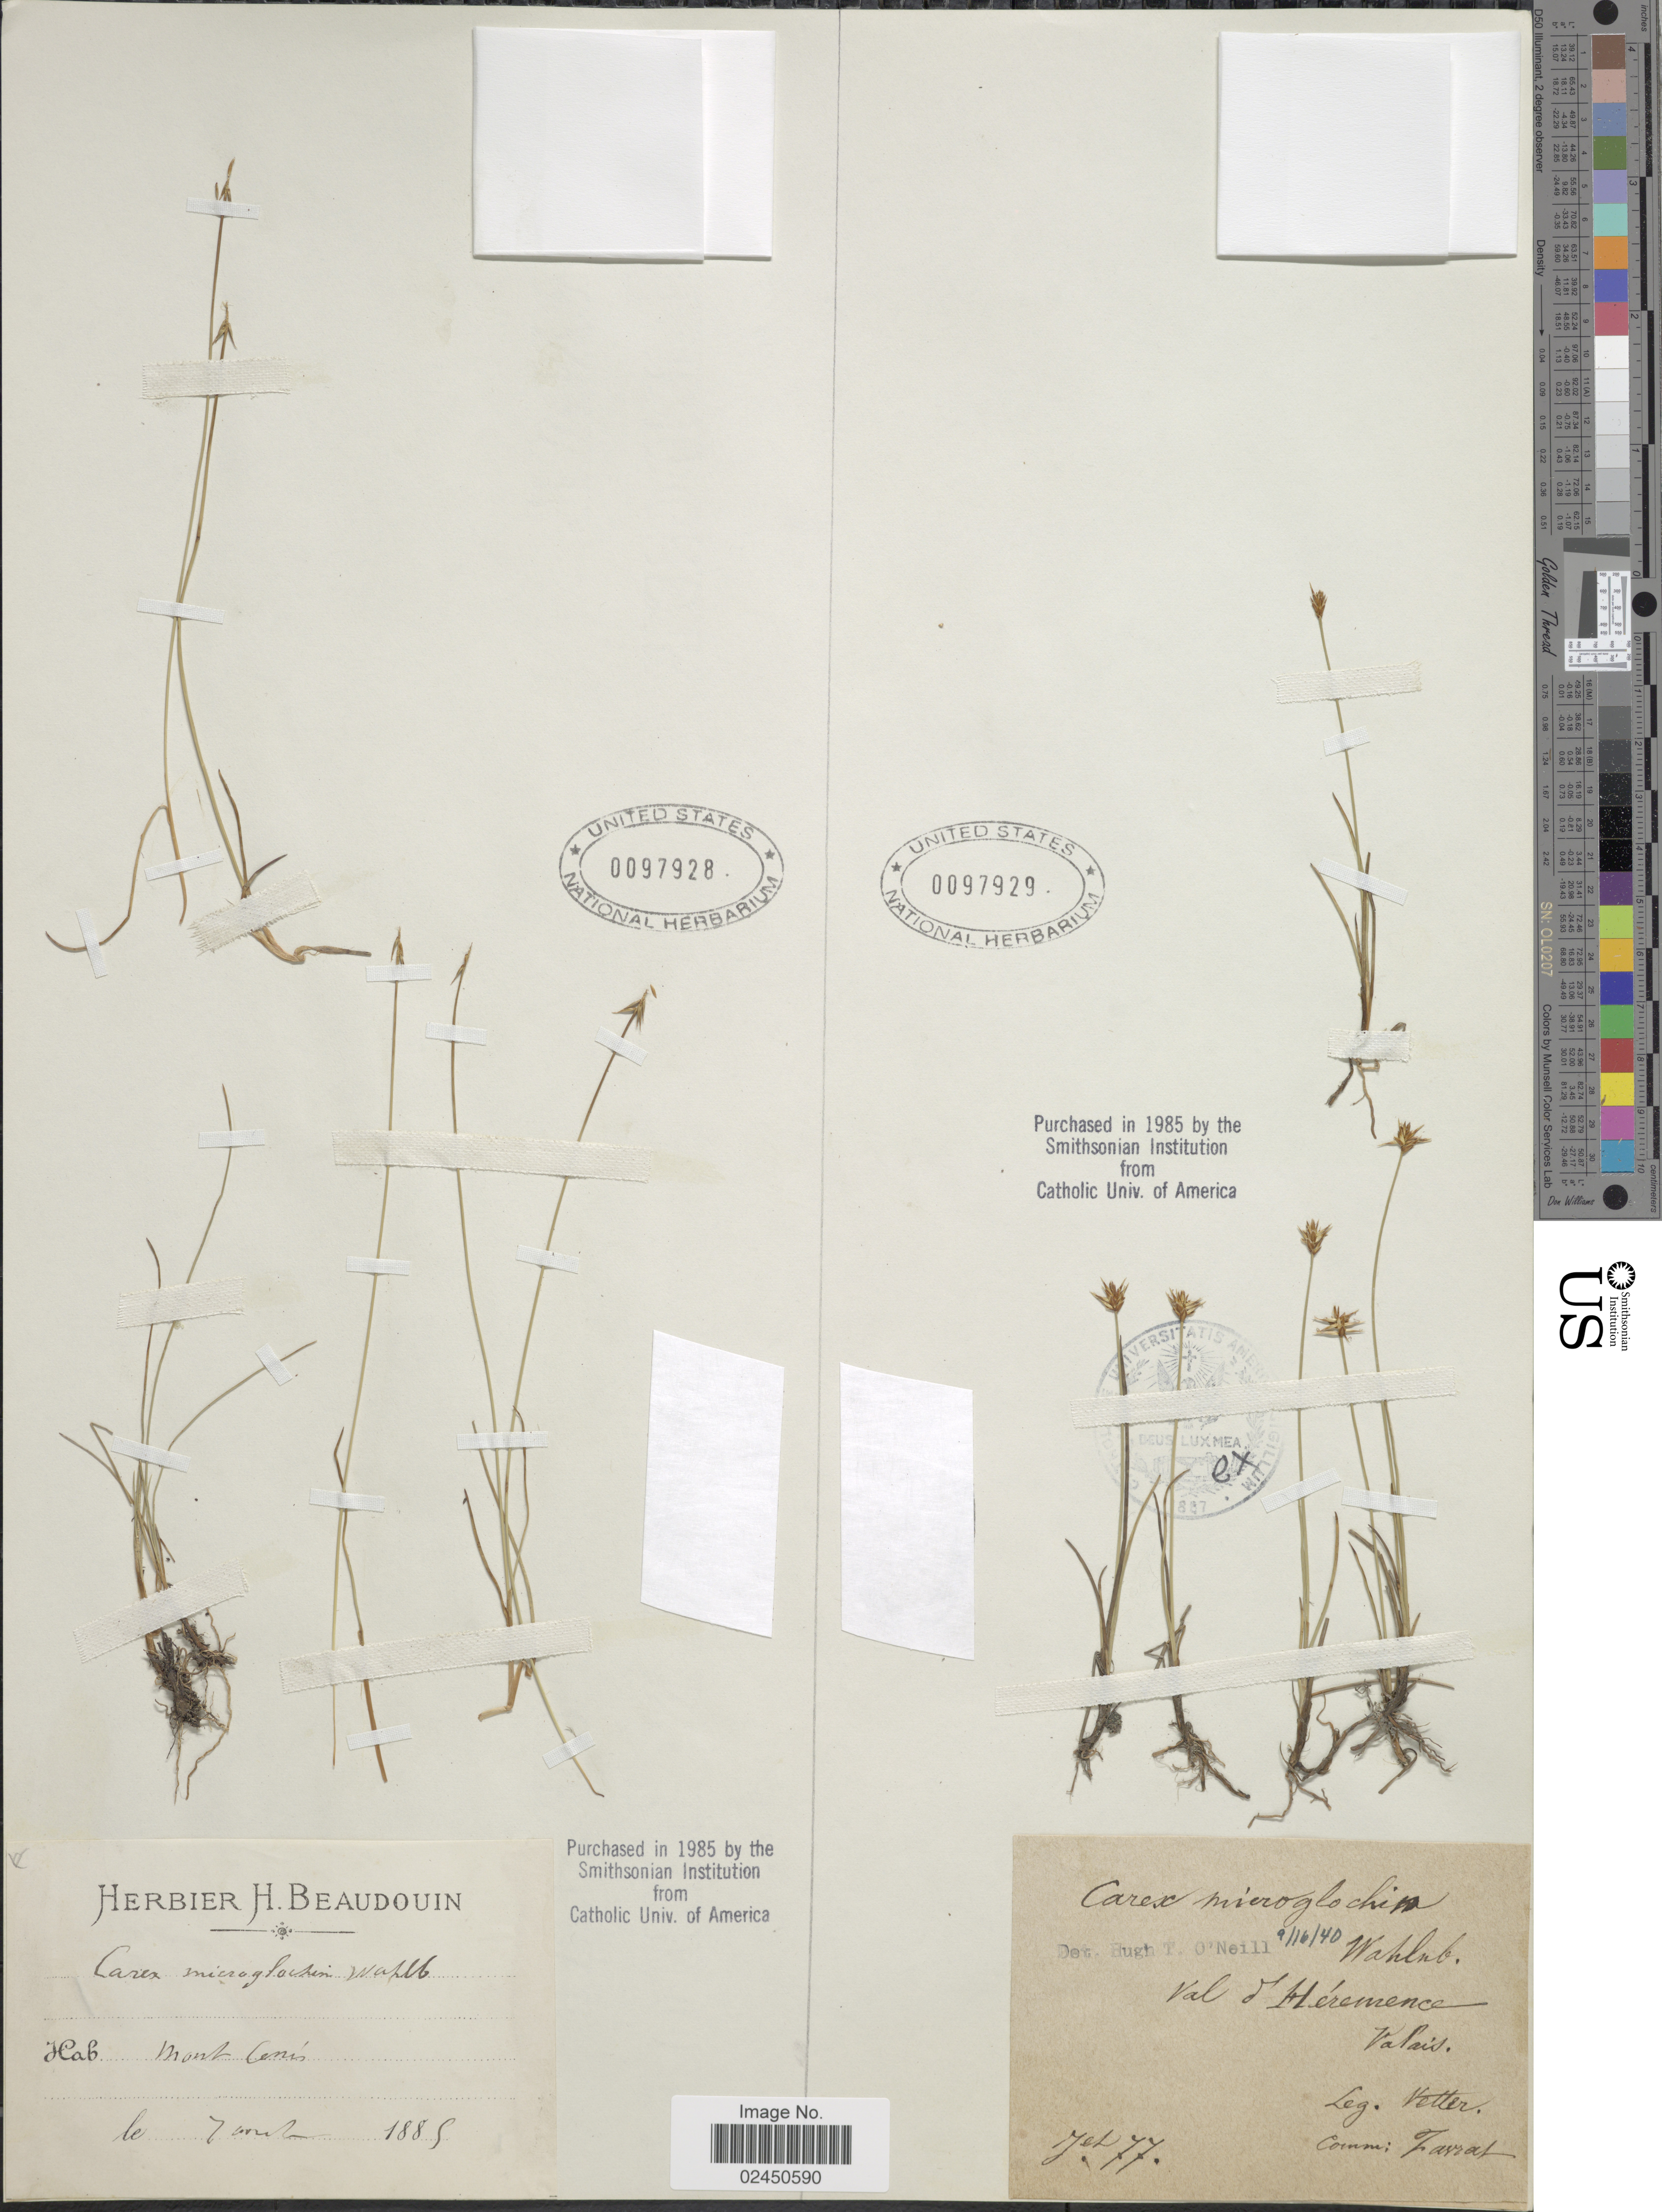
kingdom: Plantae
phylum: Tracheophyta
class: Liliopsida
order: Poales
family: Cyperaceae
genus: Carex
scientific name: Carex microglochin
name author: Wahlenb.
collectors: J. Vetter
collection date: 1877-07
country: Switzerland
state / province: Valais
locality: Val d'Heremence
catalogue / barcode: US 97929-2